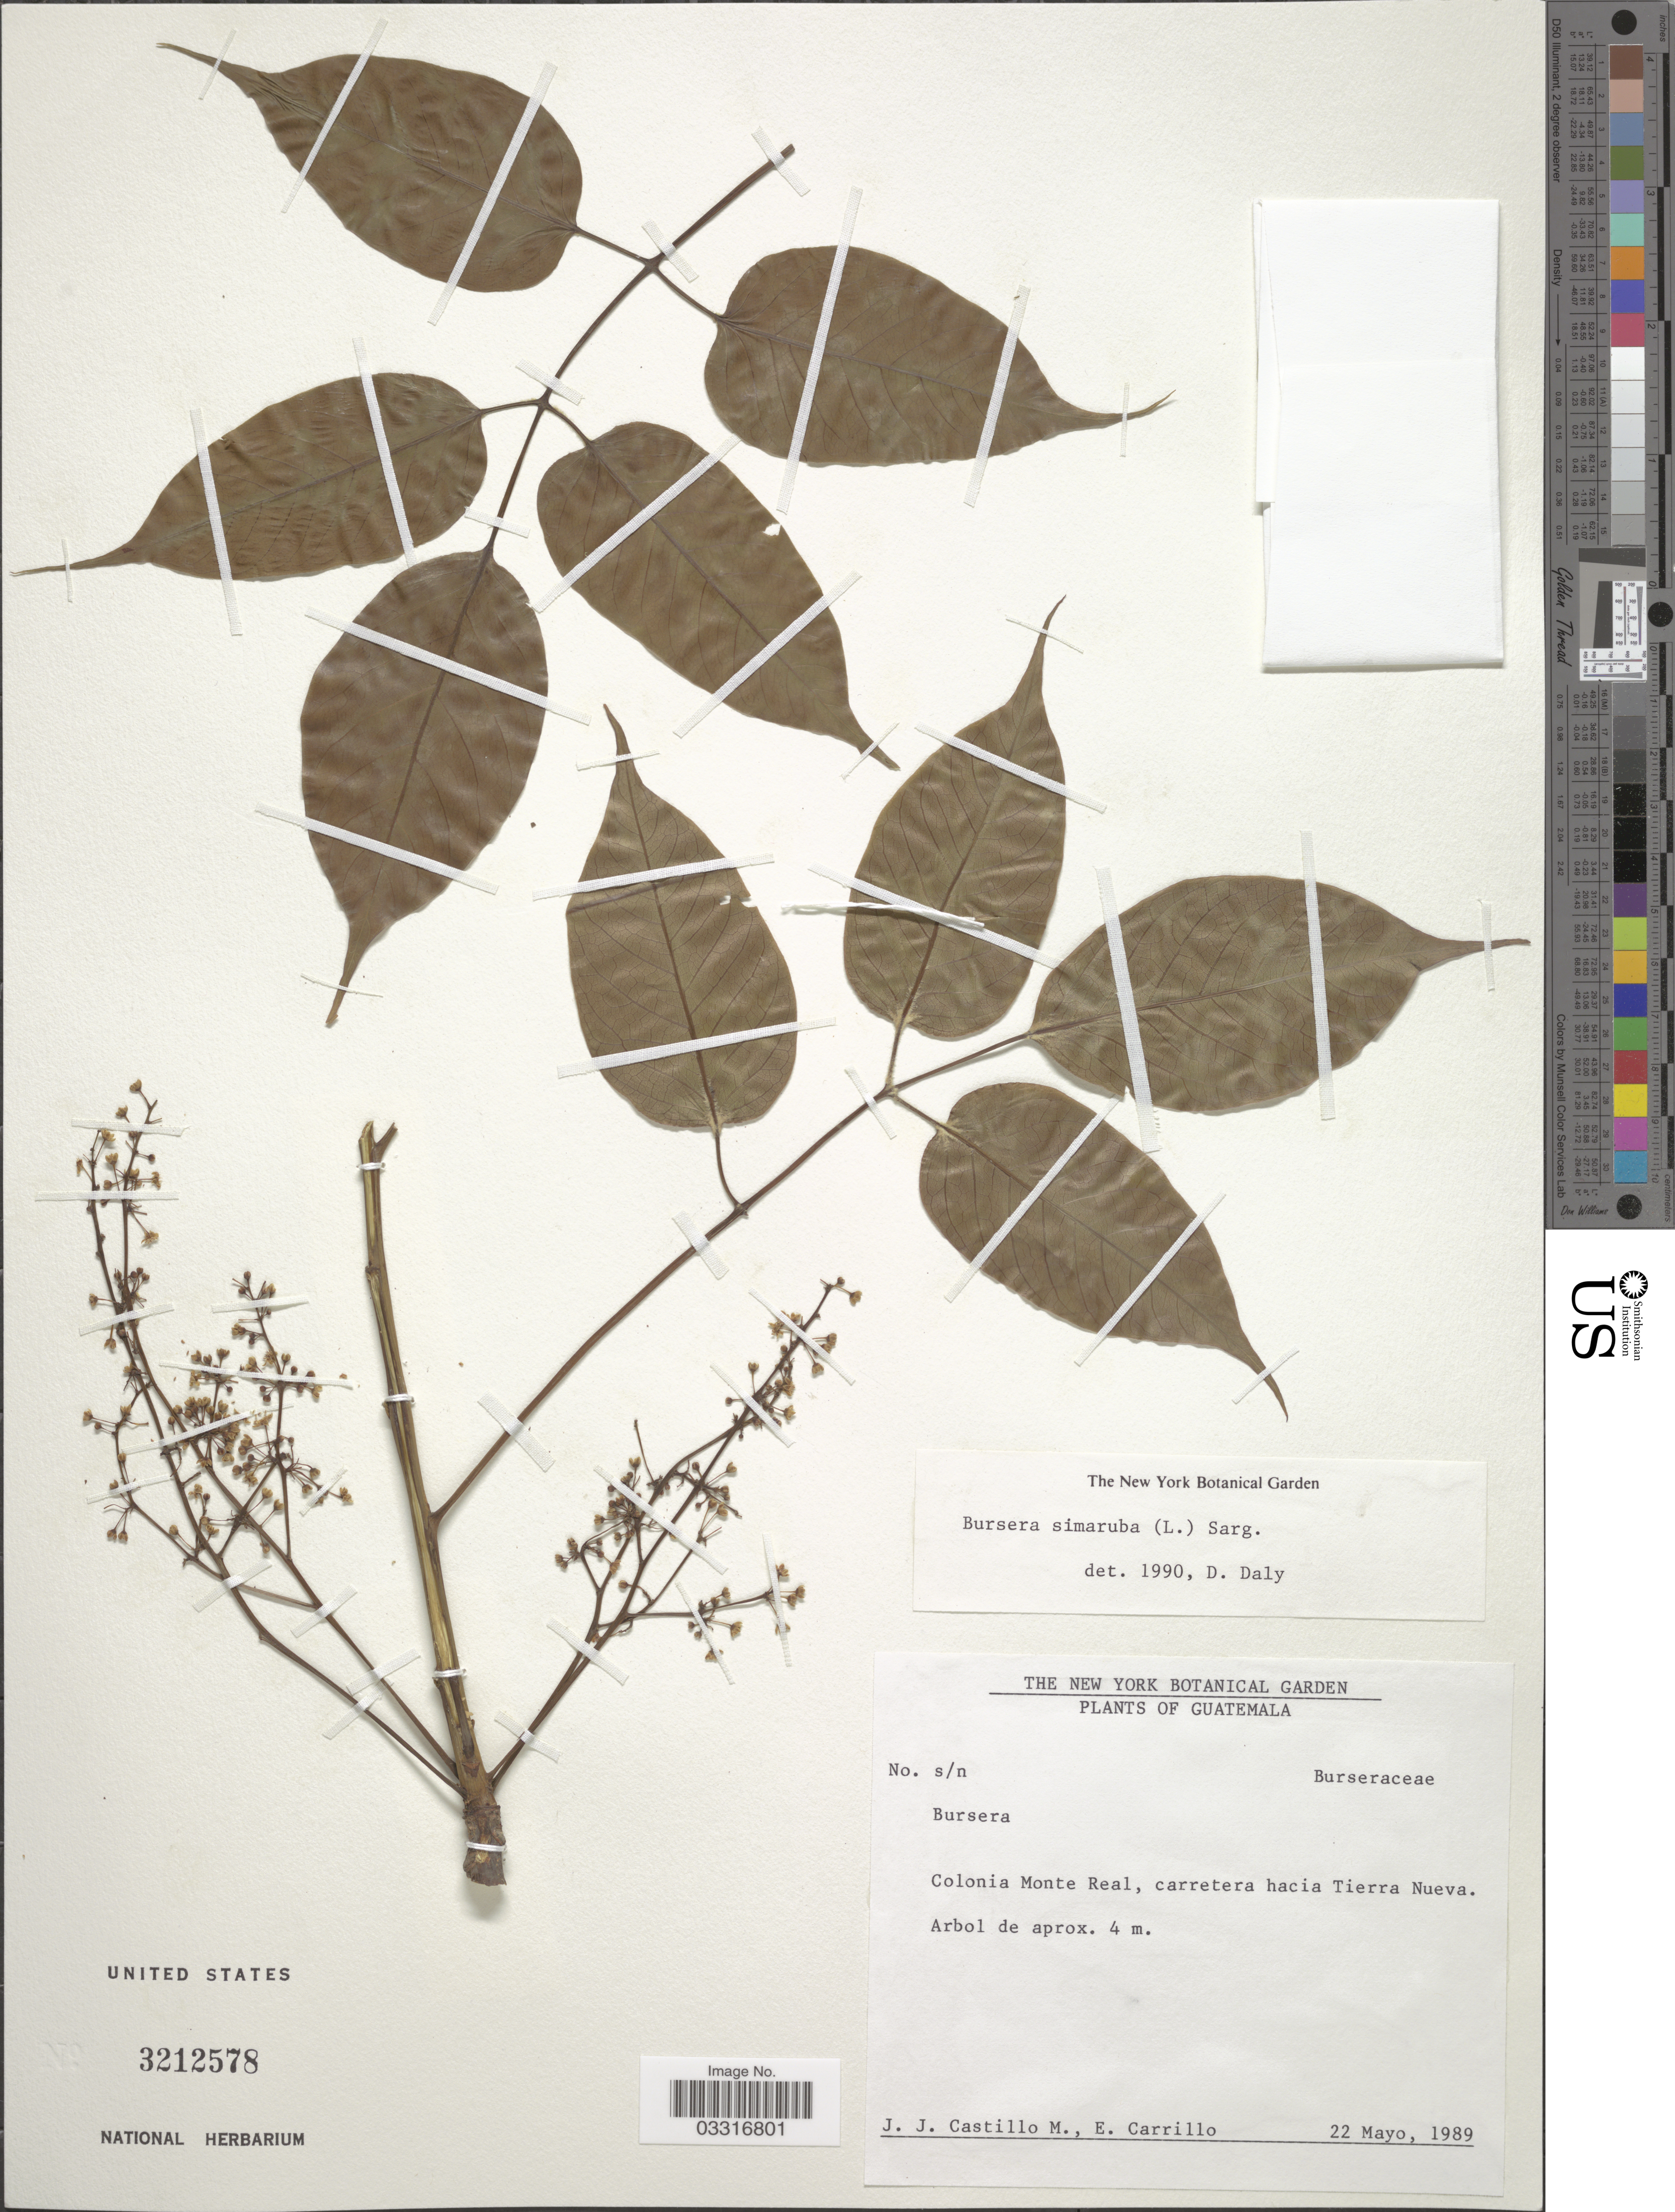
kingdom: Plantae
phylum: Tracheophyta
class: Magnoliopsida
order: Sapindales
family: Burseraceae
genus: Bursera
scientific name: Bursera simaruba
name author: (L.) Sarg.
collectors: J. Castillo & E. Carrillo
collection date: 1989-05-22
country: Guatemala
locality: Colonia Monte Real, carretera hacia Tierra Nueva.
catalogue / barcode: US 3212578